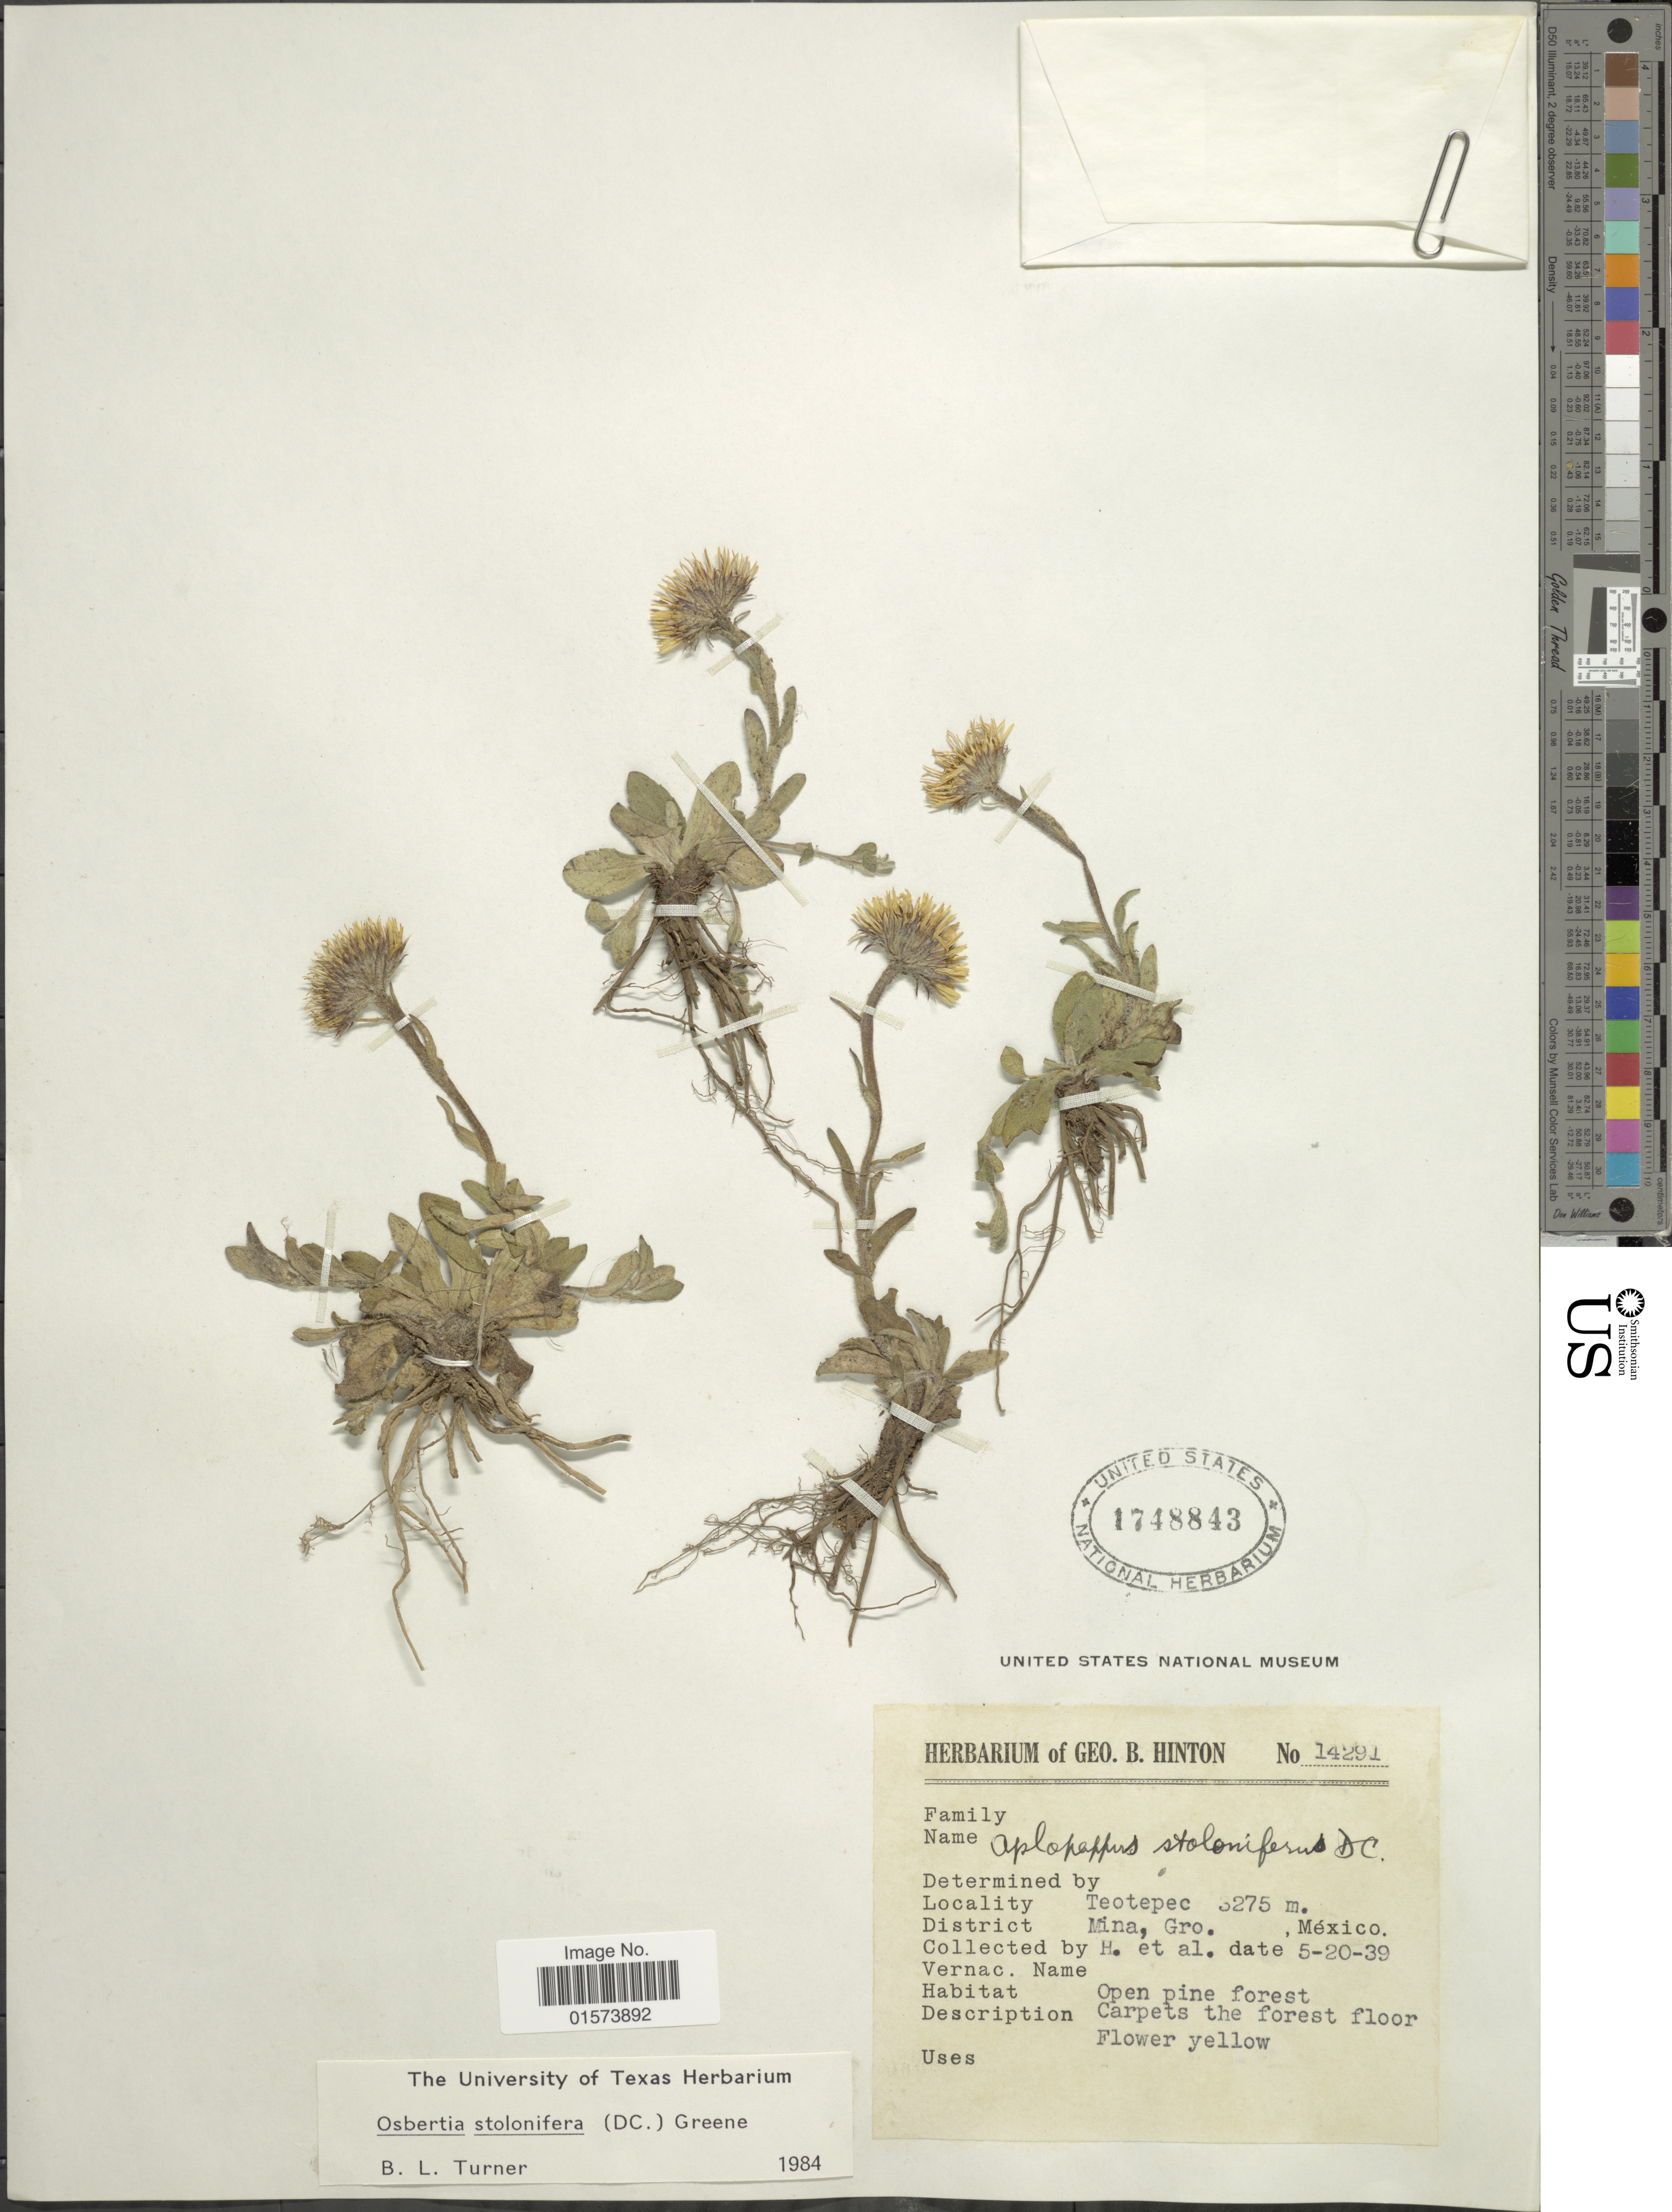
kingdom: Plantae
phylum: Tracheophyta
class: Magnoliopsida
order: Asterales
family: Asteraceae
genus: Osbertia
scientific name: Osbertia stolonifera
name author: (DC.) Greene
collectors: G. B. Hinton & et al.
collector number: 14291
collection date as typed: Transcribed d/m/y: 20/5/39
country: Mexico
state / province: Guerrero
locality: Teotepec, Mina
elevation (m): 3275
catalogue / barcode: US 1748843